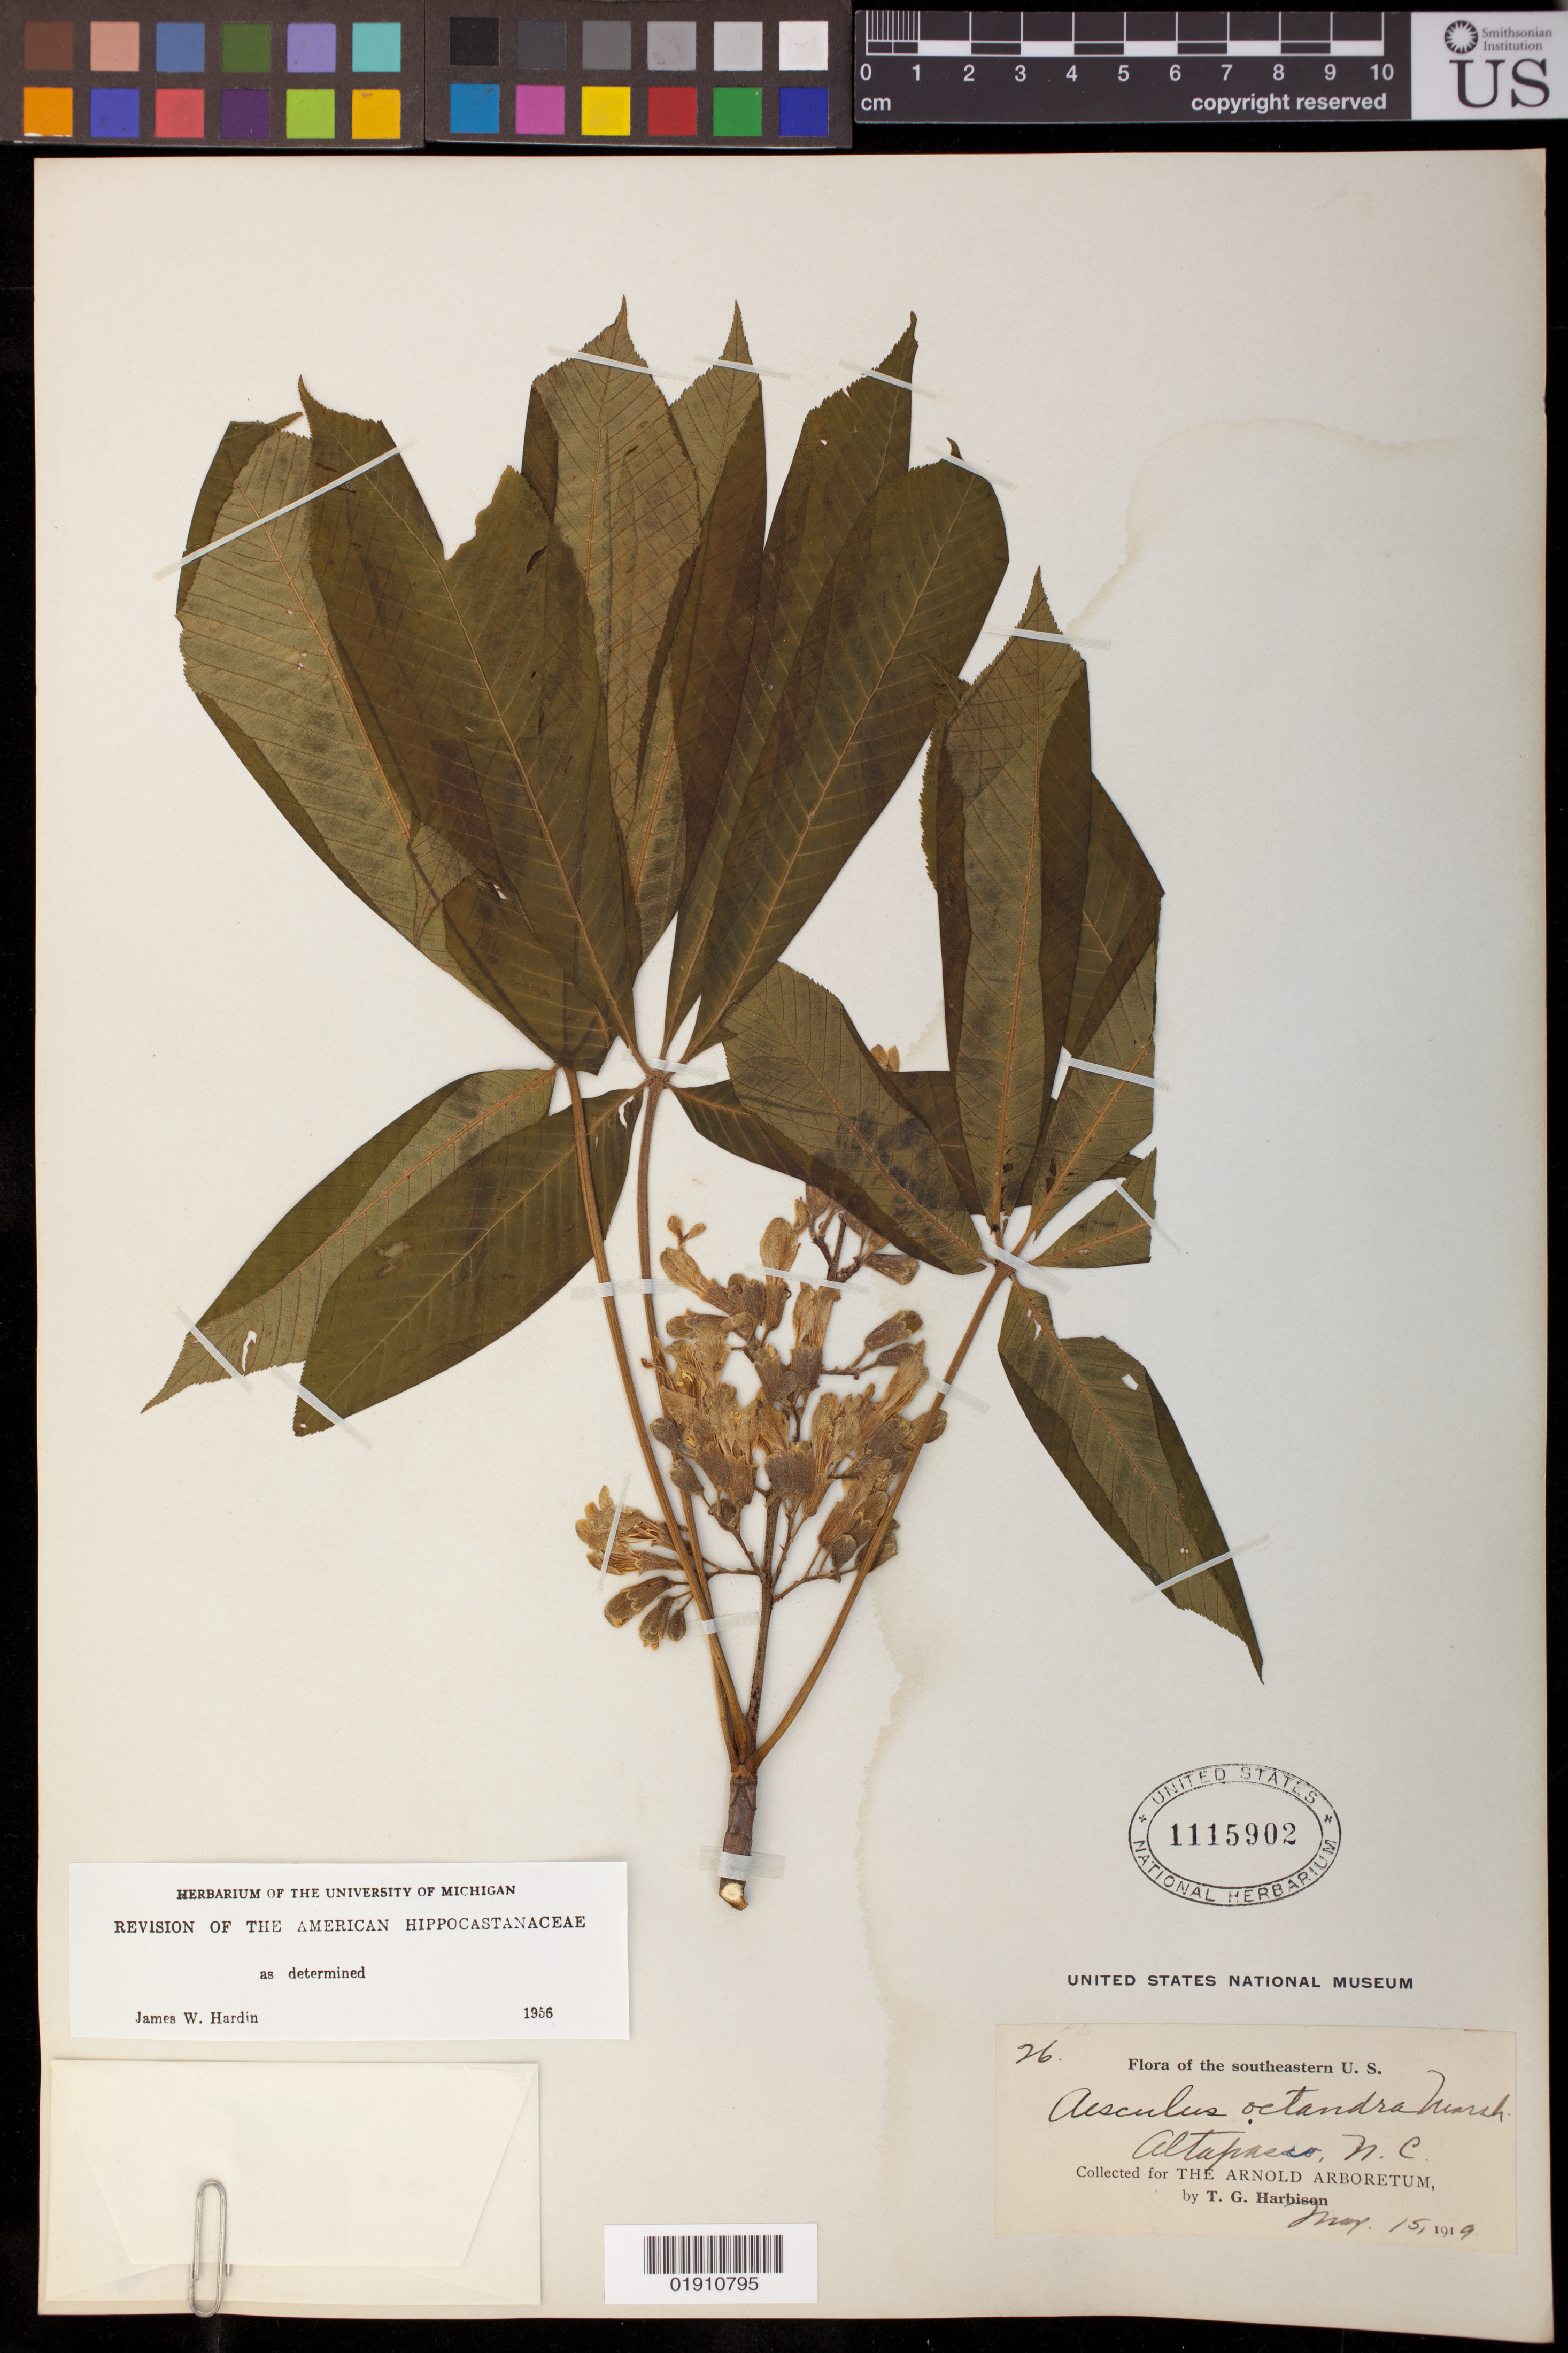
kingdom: Plantae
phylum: Tracheophyta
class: Magnoliopsida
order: Sapindales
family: Sapindaceae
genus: Aesculus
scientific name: Aesculus octandra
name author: Marshall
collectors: T. Harbison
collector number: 26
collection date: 1919-05-15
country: United States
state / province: North Carolina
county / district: Mitchell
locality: Altapass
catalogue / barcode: US 1115902